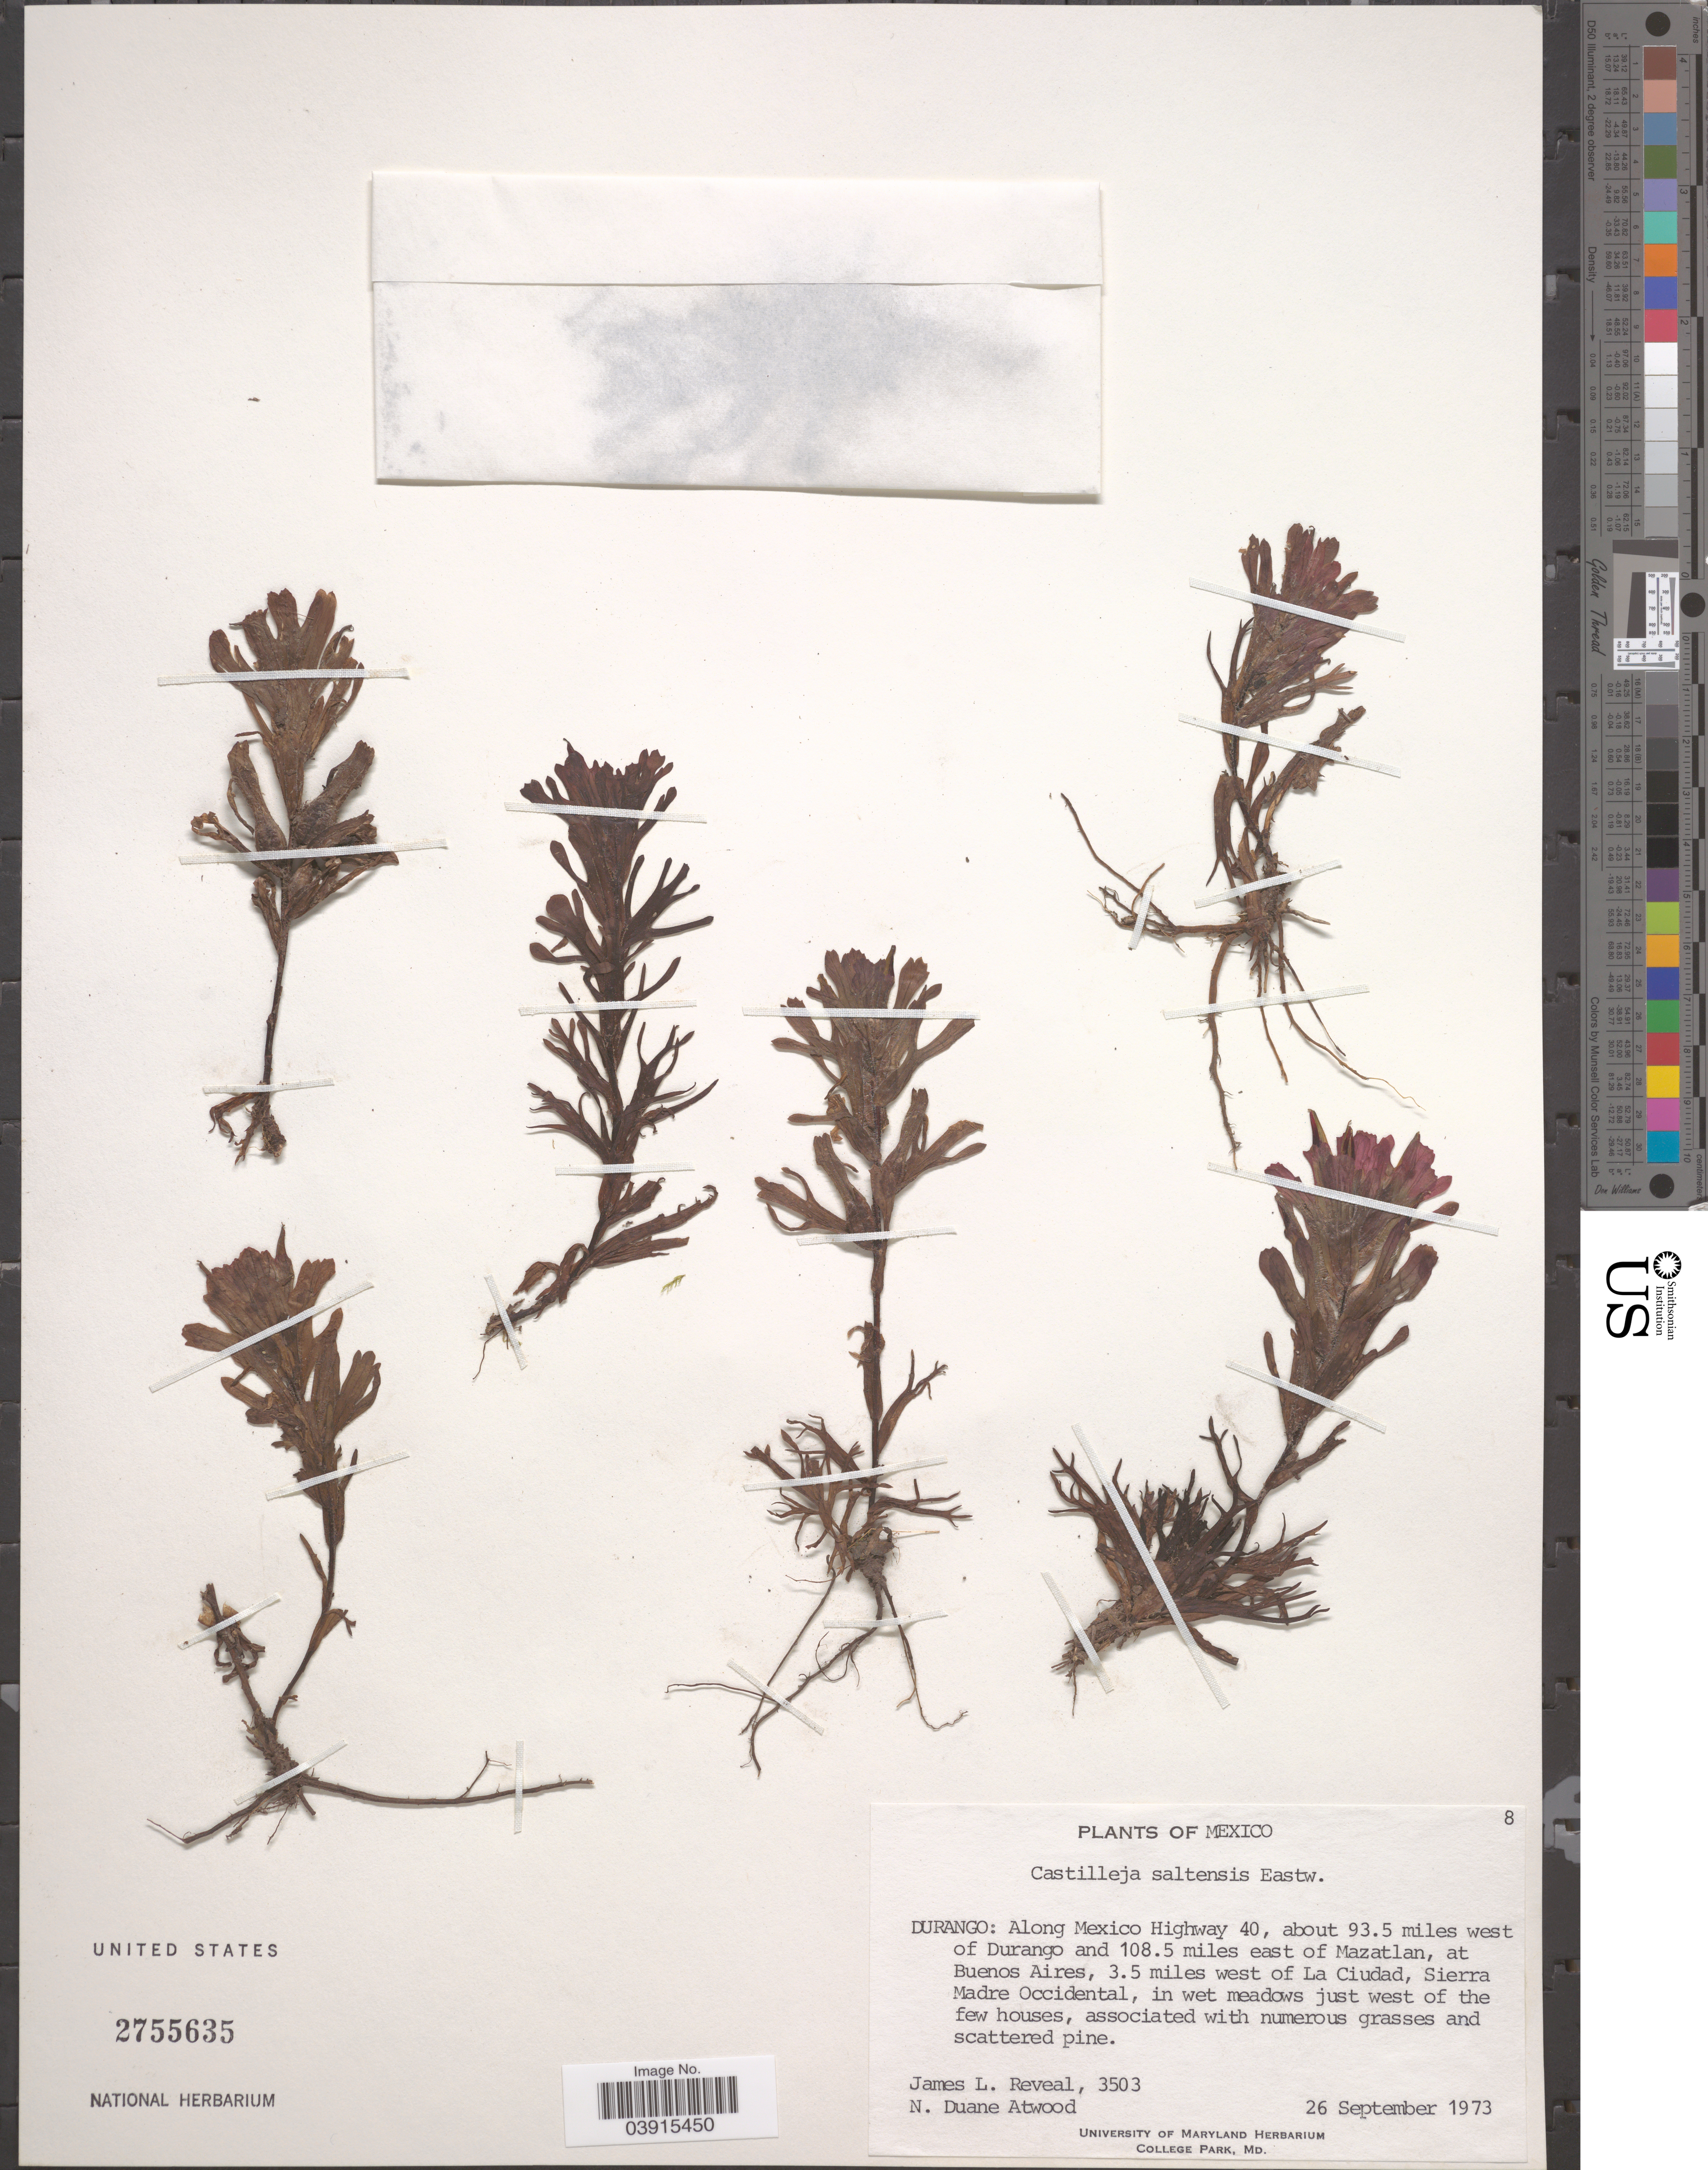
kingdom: Plantae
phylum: Tracheophyta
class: Magnoliopsida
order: Lamiales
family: Orobanchaceae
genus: Castilleja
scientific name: Castilleja saltensis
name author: Eastw.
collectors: J. L. Reveal & N. Atwood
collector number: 3503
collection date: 1973-09-26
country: Mexico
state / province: Durango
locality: Along Mexico Highway 40, about 93.5 miles west of Durango and 108.5 miles east of Mazatlan, at Buenos Aires, 3.5 miles west of La Ciudad, Sierra Madre Occidental, in wet meadows just west of the few houses.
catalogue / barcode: US 2755635